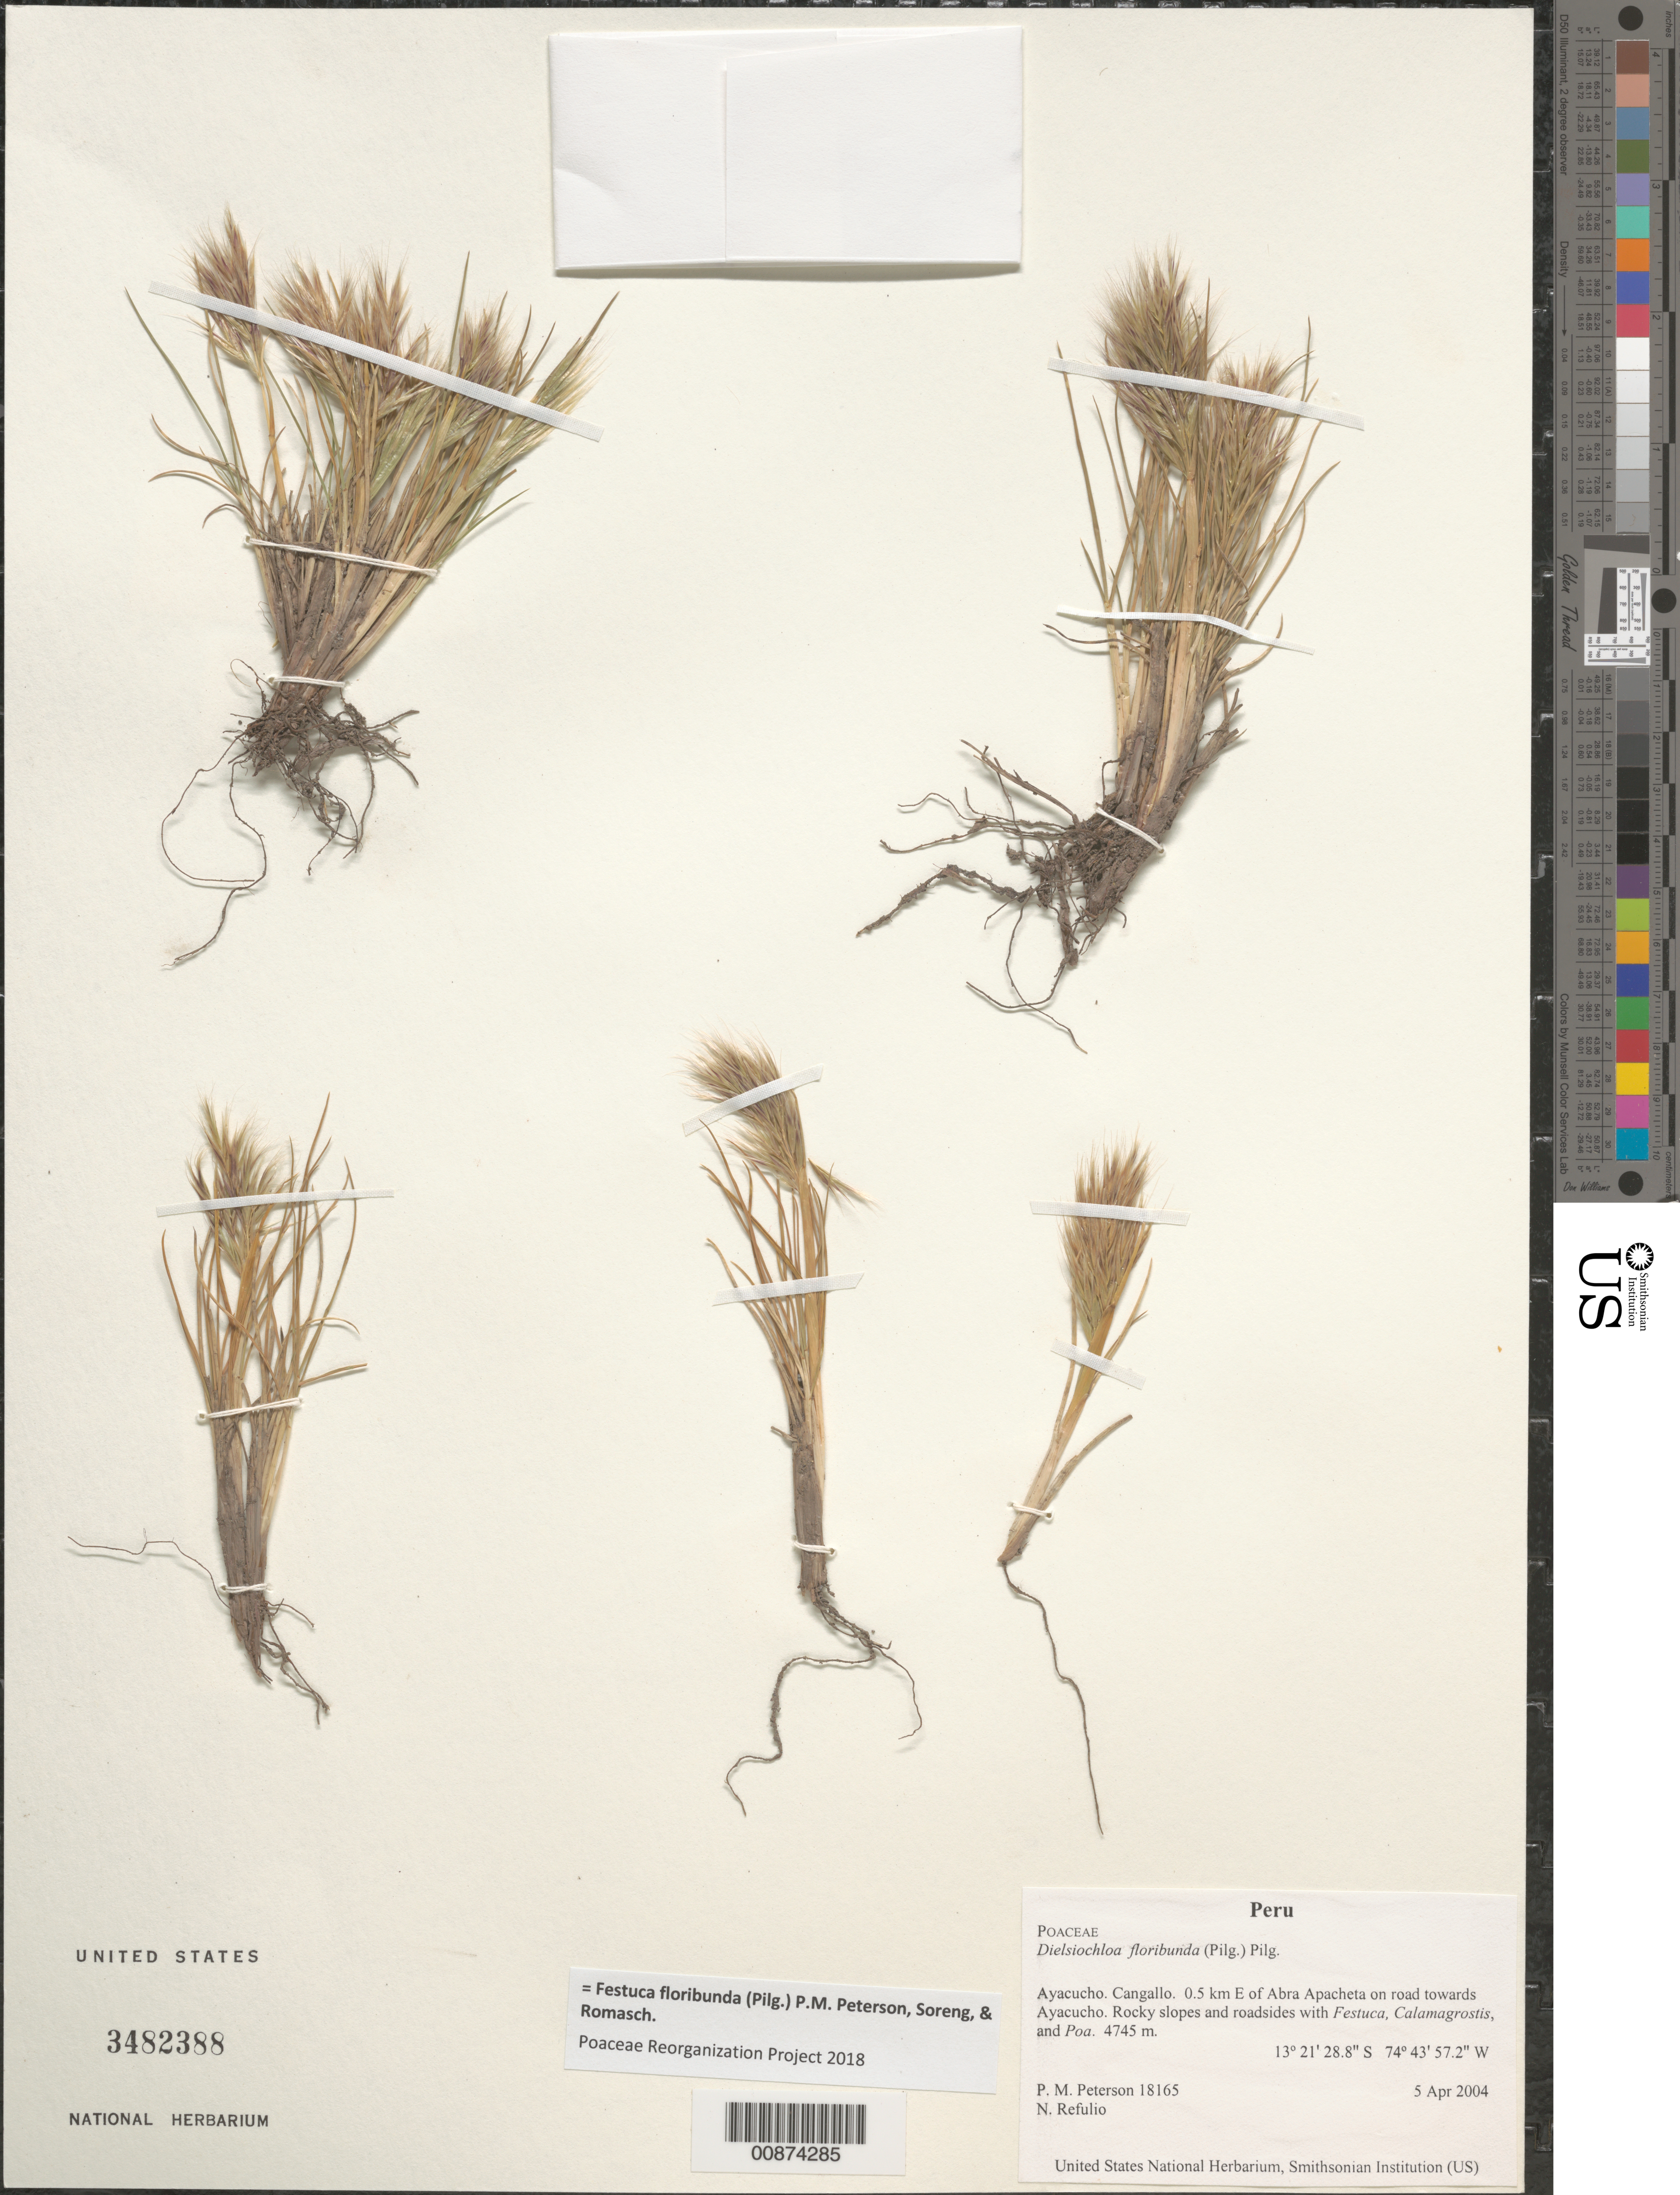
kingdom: Plantae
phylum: Tracheophyta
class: Liliopsida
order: Poales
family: Poaceae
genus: Festuca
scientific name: Festuca floribunda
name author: (Pilg.) P.M. Peterson et al.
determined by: Poaceae Reorganization Project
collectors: P. M. Peterson & N. Refulio-Rodríguez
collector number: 18165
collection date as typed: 05 Apr 2004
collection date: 2004-04-05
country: Peru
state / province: Ayacucho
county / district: Cangallo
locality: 0.5 km E of Abra Apacheta on road towards Ayacucho. Rocky slopes and roadsides with Festuca, Calamagrostis, and Poa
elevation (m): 4745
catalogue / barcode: US 3482388